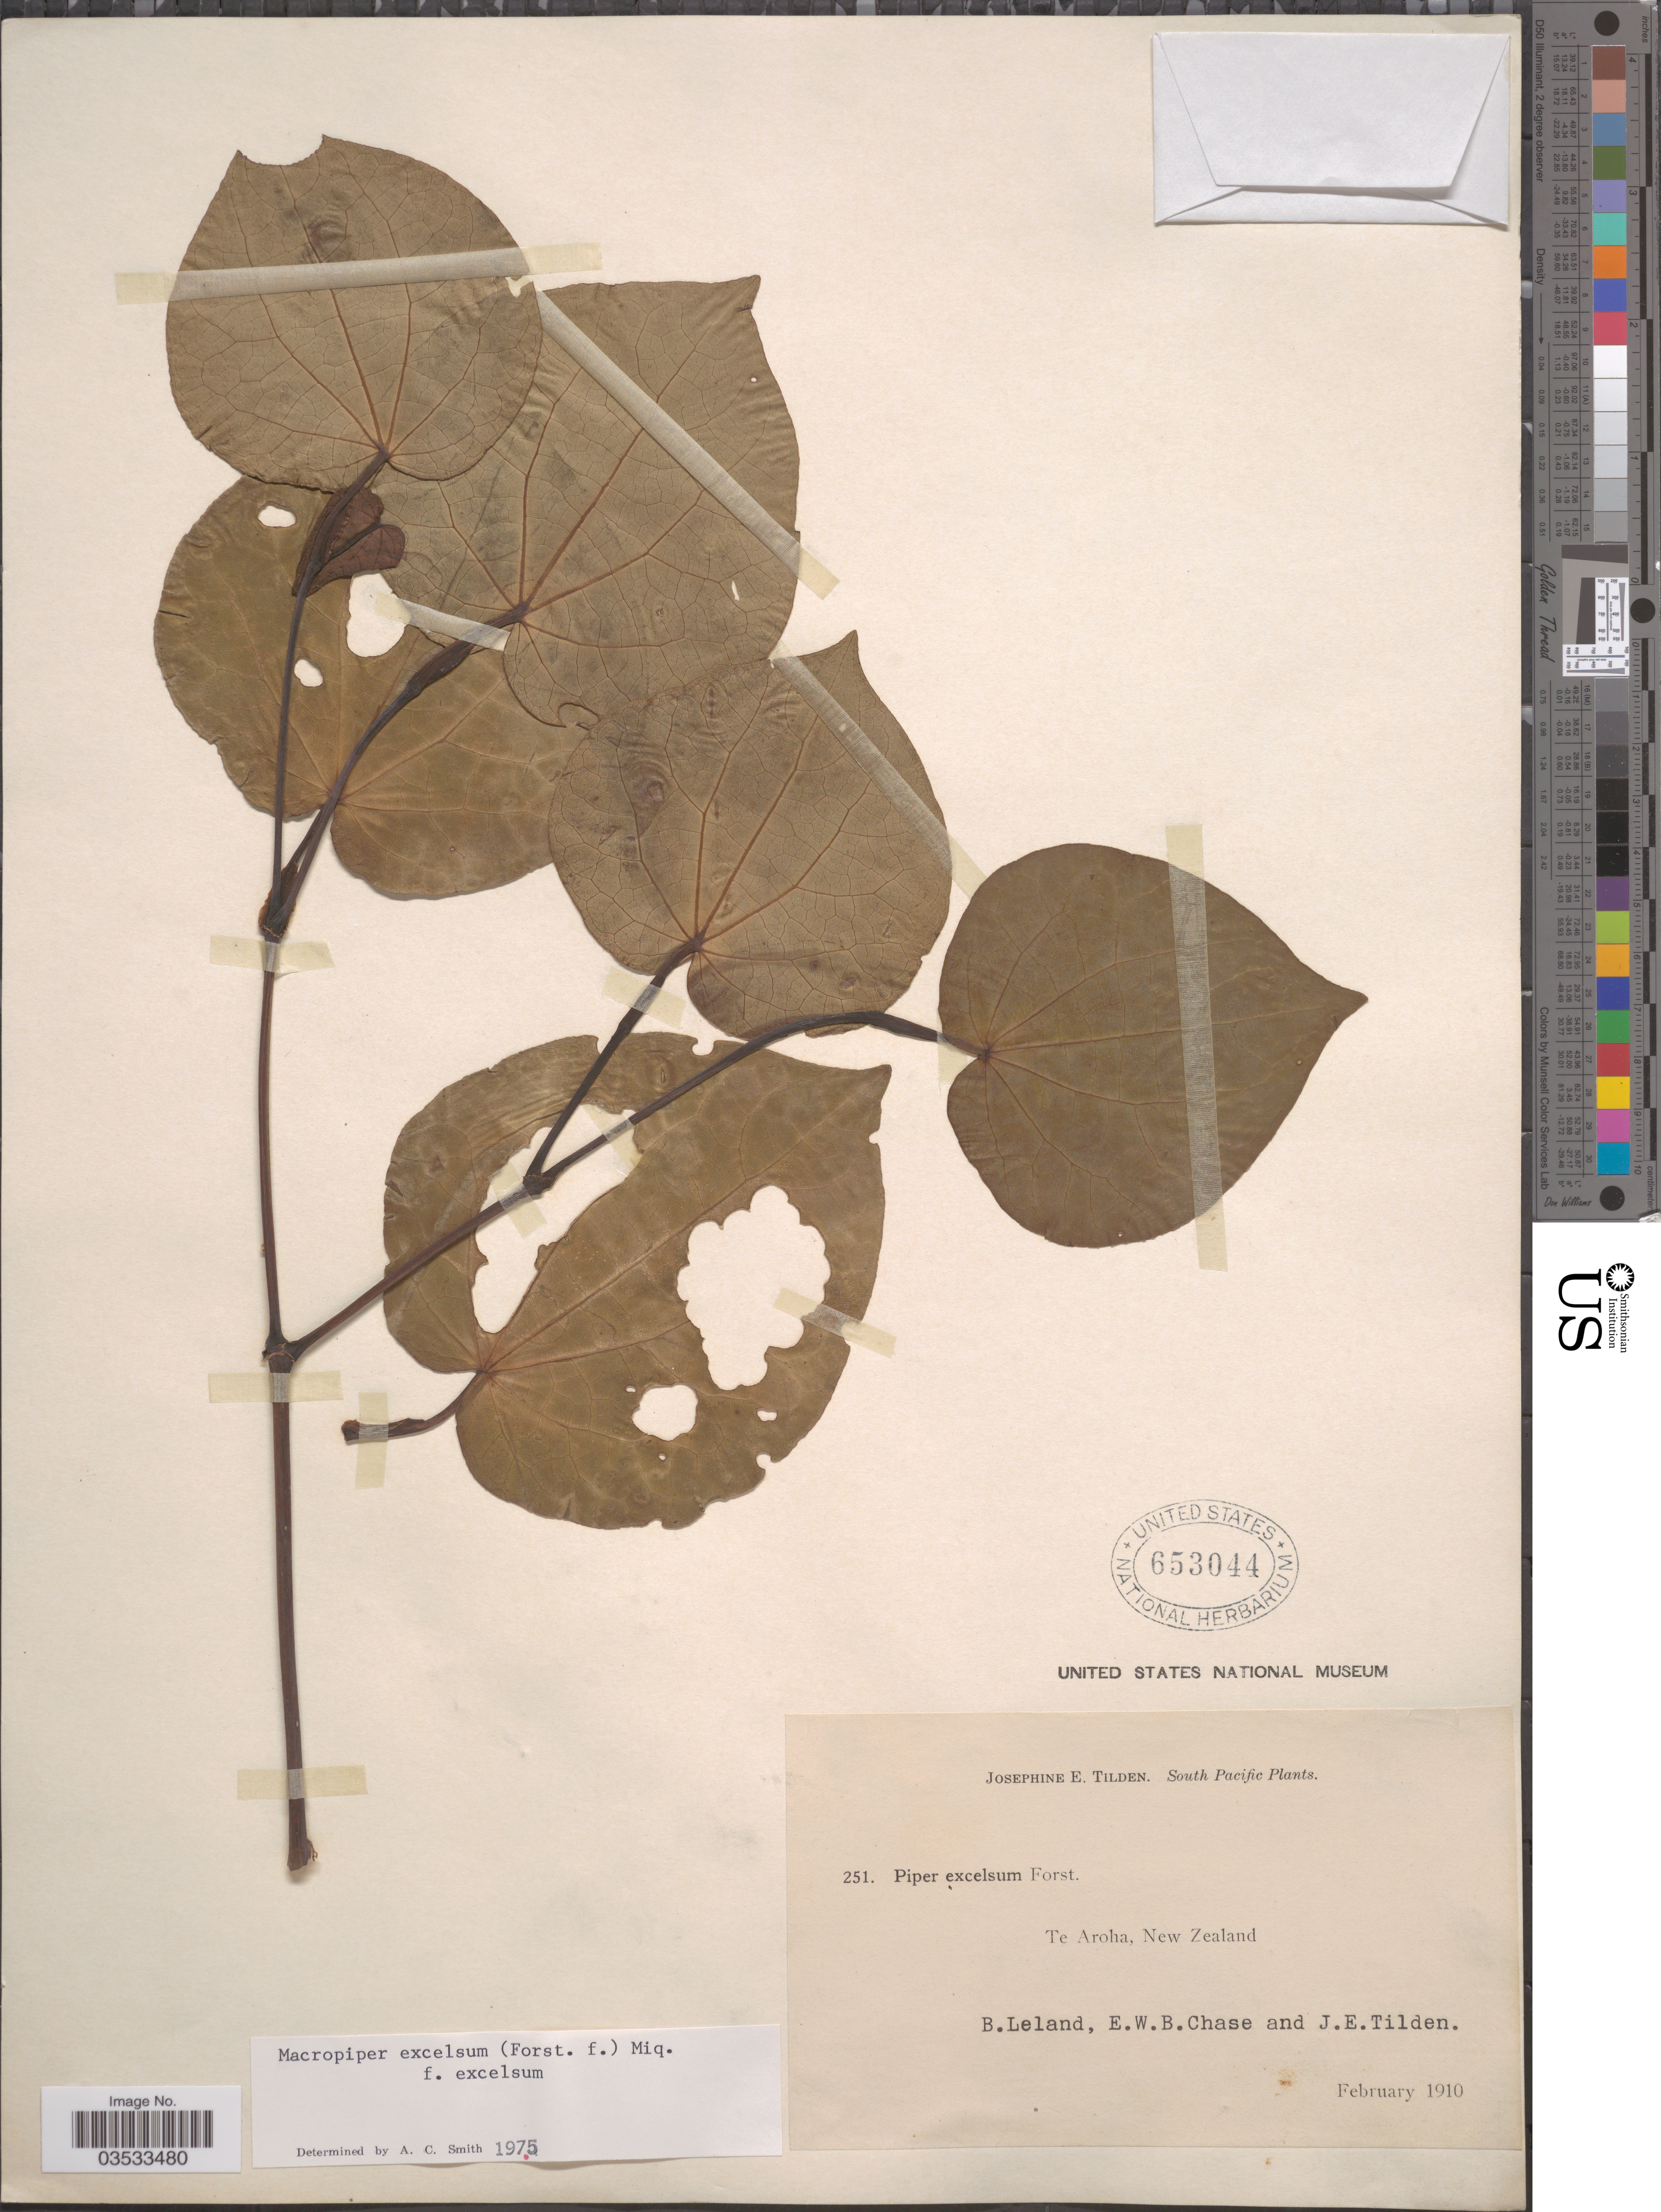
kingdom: Plantae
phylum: Tracheophyta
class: Magnoliopsida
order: Piperales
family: Piperaceae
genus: Piper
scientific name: Piper excelsum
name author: G. Forst.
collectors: B. Leland, E. W. Chase & J. E. Tilden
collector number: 251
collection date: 1910-02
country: New Zealand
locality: South Pacific. Te Aroha.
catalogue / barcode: US 653044